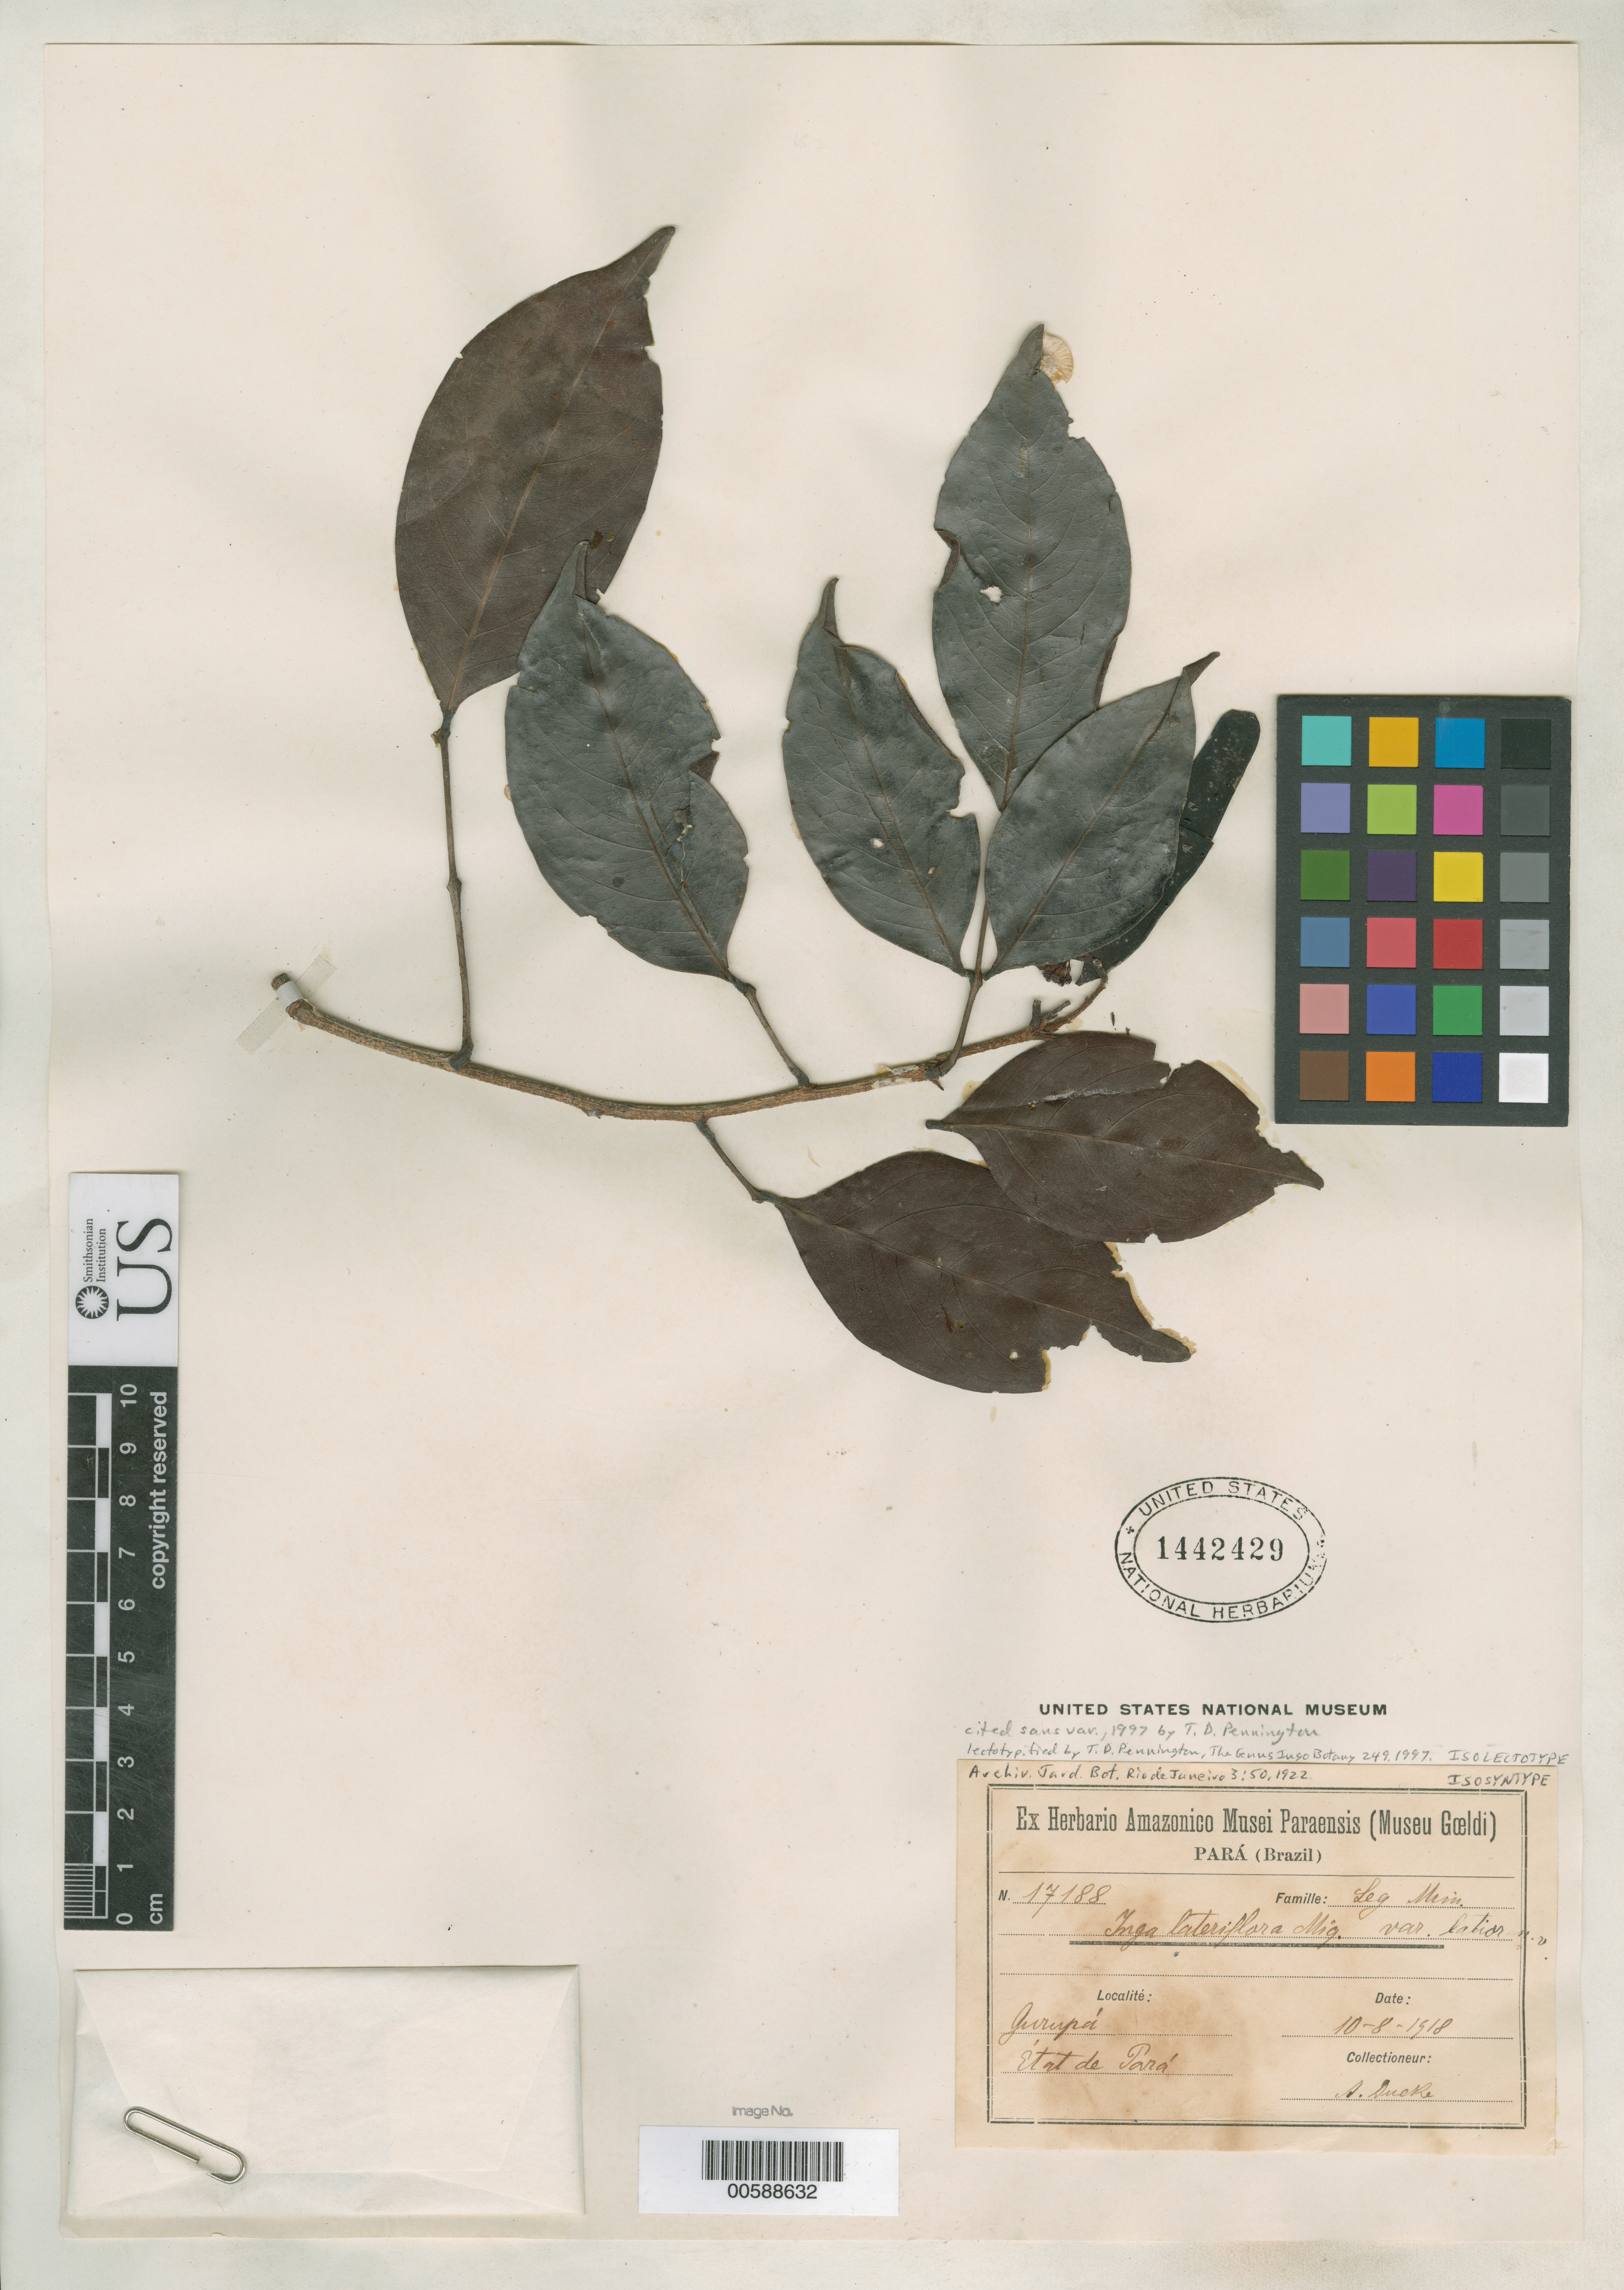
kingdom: Plantae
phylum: Tracheophyta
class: Magnoliopsida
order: Fabales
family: Fabaceae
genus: Inga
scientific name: Inga lateriflora var. latior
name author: Ducke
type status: Isolectotype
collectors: A. Ducke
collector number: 17188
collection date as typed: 10 Aug 1918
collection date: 1918-08-10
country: Brazil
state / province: Pará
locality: Jurupa.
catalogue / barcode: US 1442429